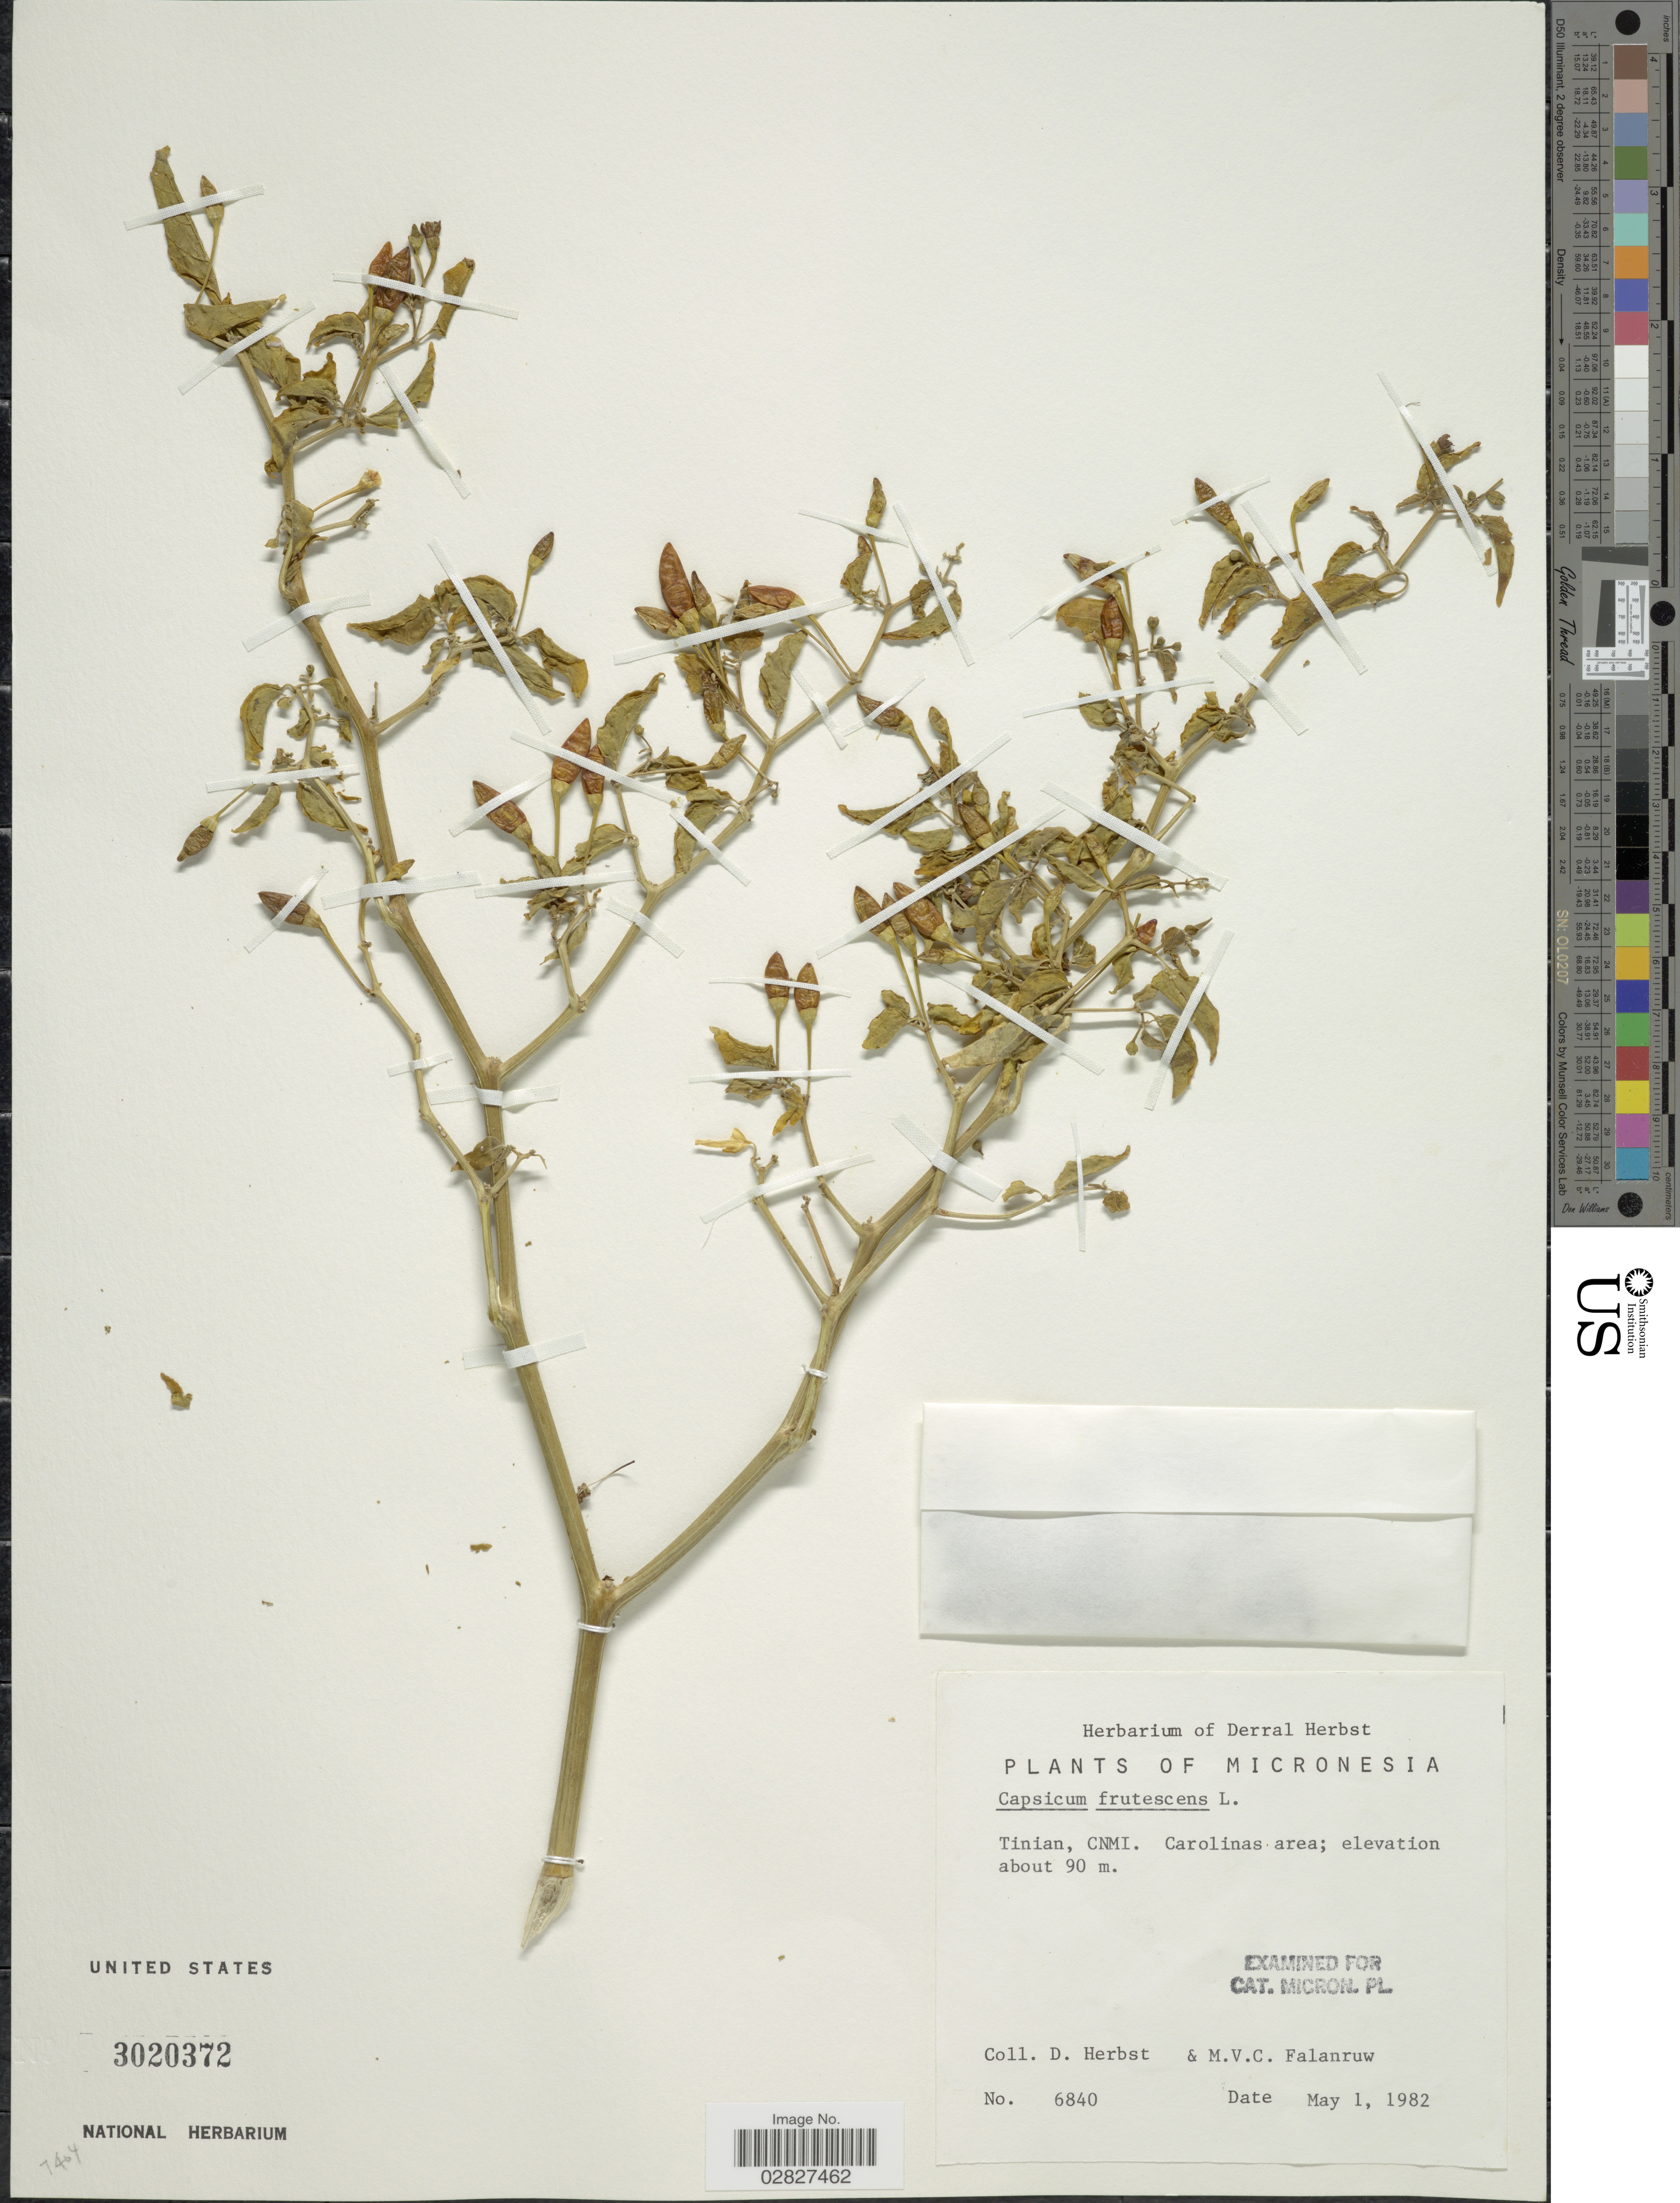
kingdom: Plantae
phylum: Tracheophyta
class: Magnoliopsida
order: Solanales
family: Solanaceae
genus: Capsicum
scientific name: Capsicum frutescens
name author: L.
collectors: D. Herbst & M. V. Falanruw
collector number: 6840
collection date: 1982-05-01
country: Northern Mariana Islands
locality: Micronesia. Tinian, CNMI. Carolinas area.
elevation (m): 90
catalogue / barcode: US 3020372